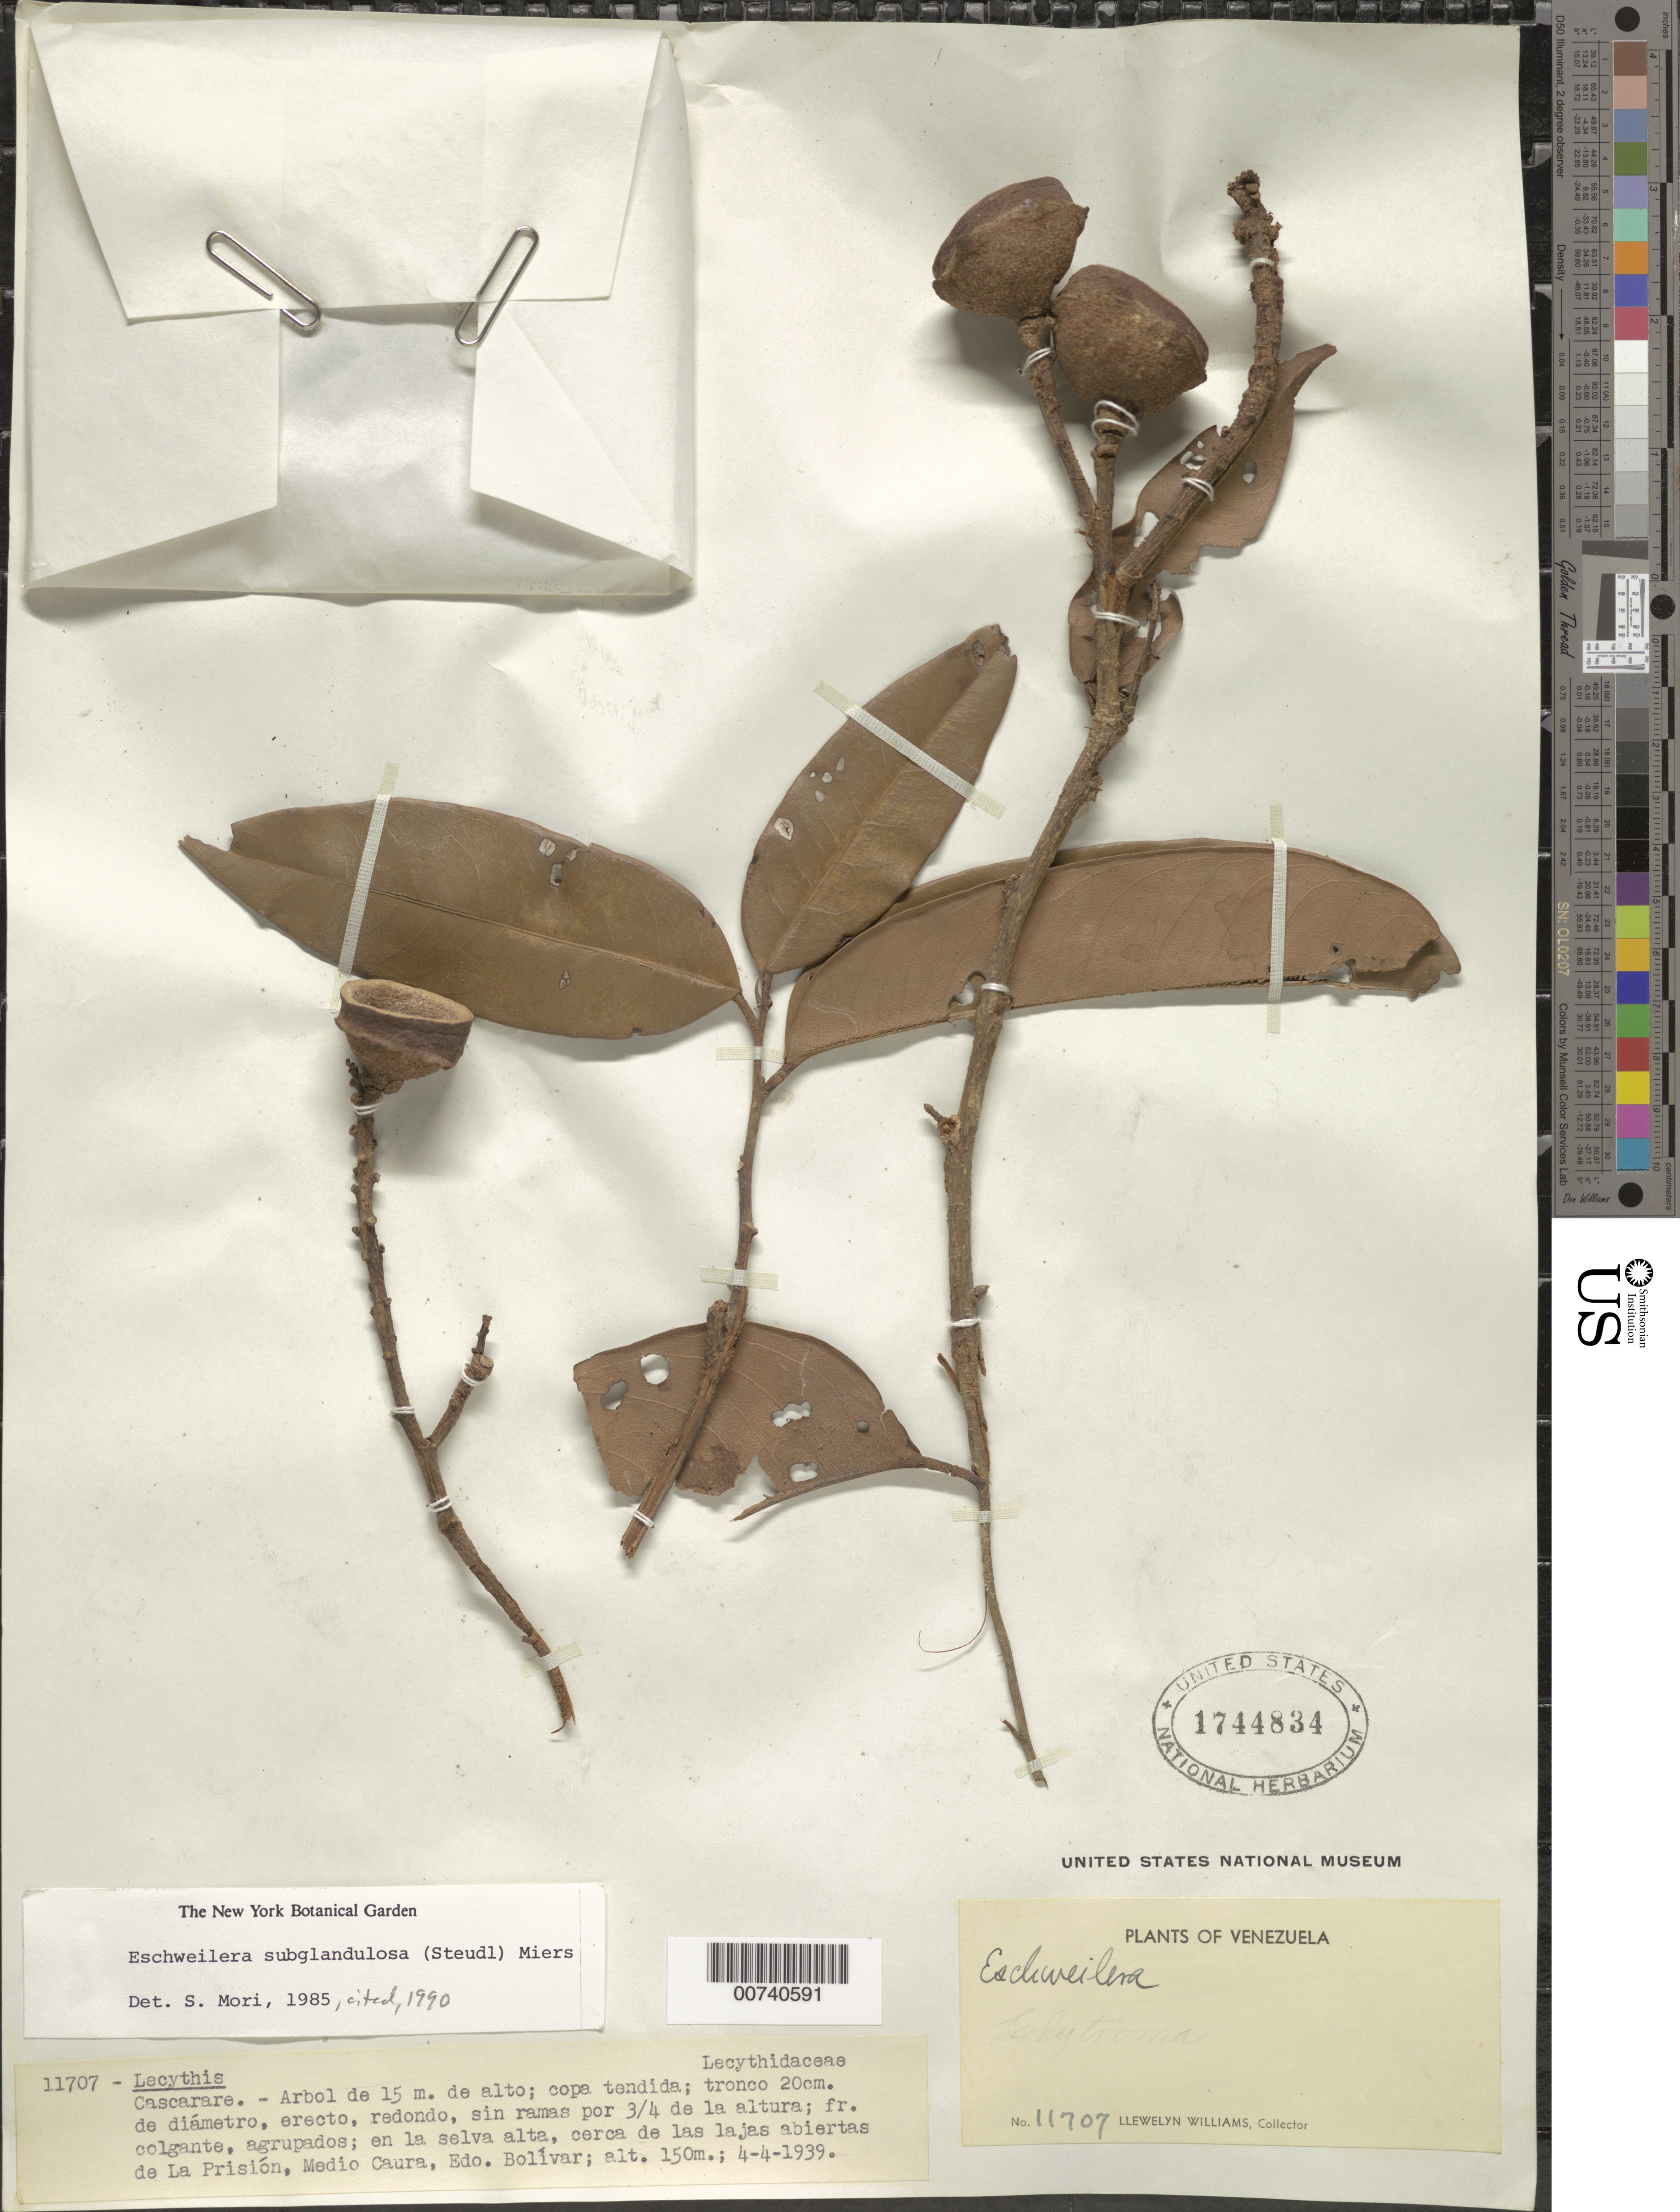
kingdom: Plantae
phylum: Tracheophyta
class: Magnoliopsida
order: Ericales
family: Lecythidaceae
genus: Eschweilera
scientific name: Eschweilera subglandulosa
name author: (Steud. ex Berg) Miers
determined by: Mori, Scott A.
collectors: Ll. Williams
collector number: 11707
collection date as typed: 4-Apr-39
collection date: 1939-04-04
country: Venezuela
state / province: Bolívar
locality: La Prisión, Medio Caura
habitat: Selva alta, cerca de las lajas abiertas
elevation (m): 120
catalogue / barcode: US 1744834